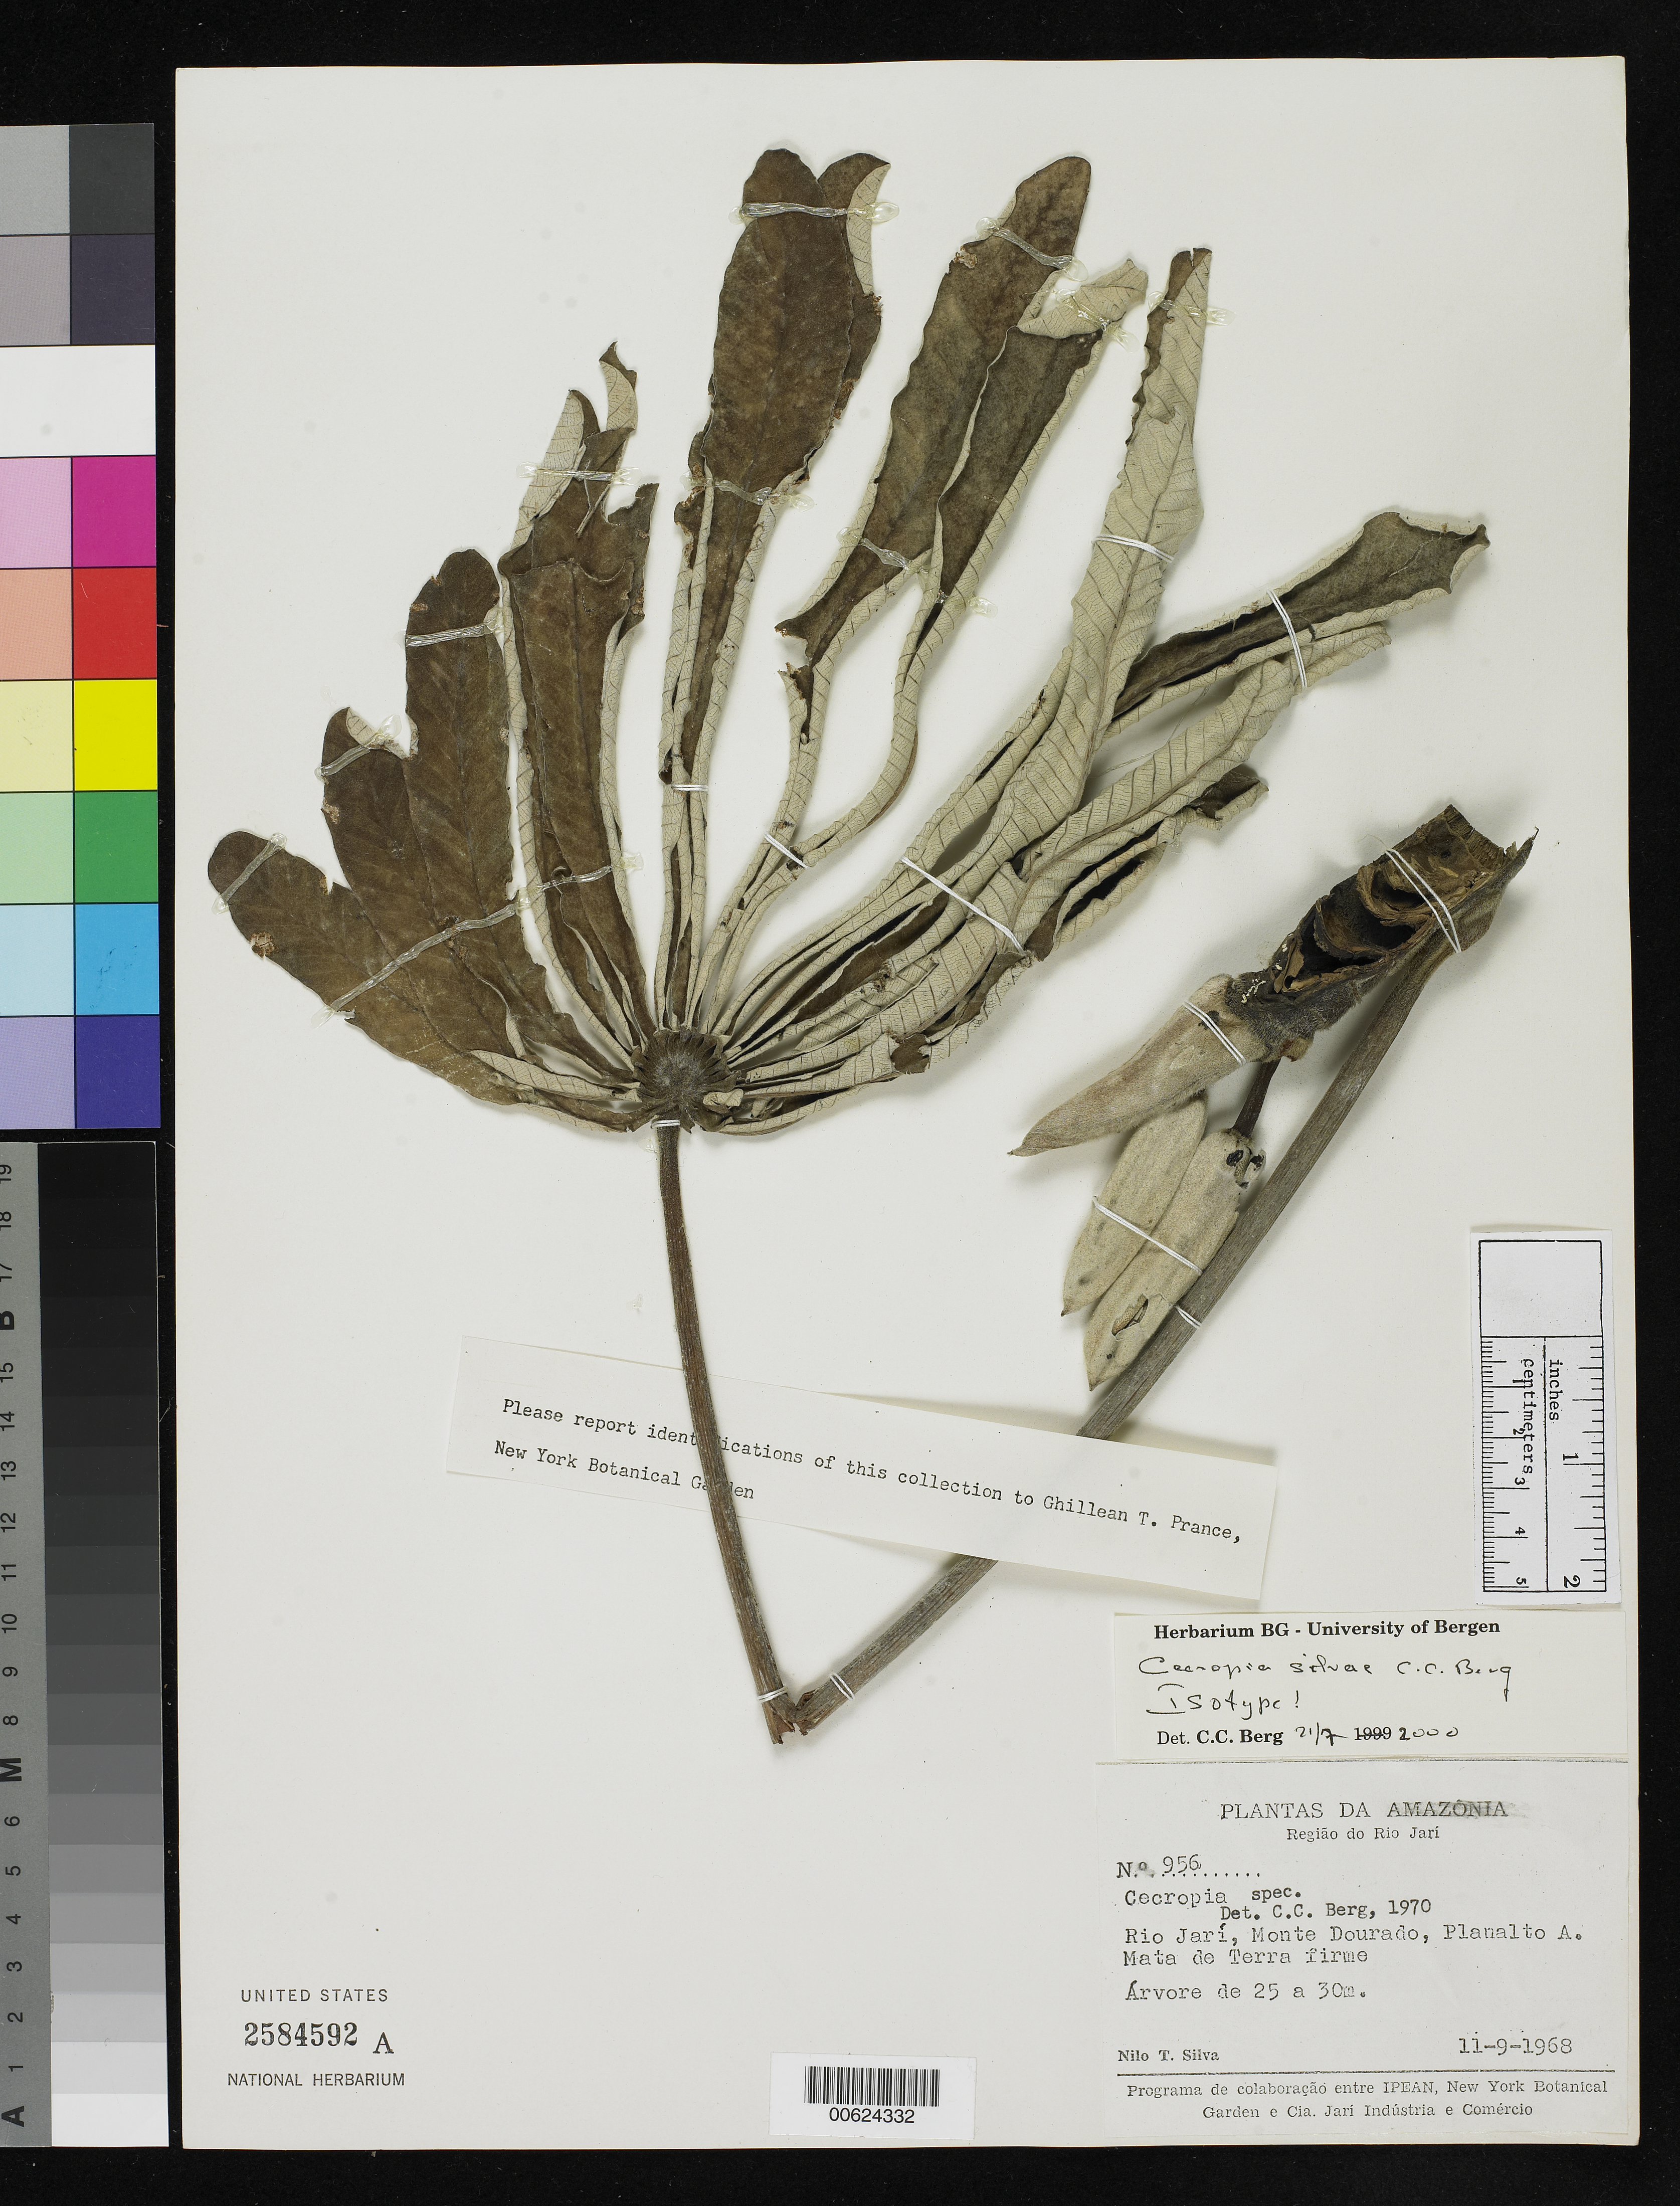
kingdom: Plantae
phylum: Tracheophyta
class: Magnoliopsida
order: Rosales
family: Urticaceae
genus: Cecropia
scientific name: Cecropia silvae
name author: C.C. Berg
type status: Isotype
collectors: N. T. Silva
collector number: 956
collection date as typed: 11 Sep 1968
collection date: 1968-09-11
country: Brazil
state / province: Amazônas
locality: Rio Jari, Monte Dourado, Planalto A.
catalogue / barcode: US 2584592A